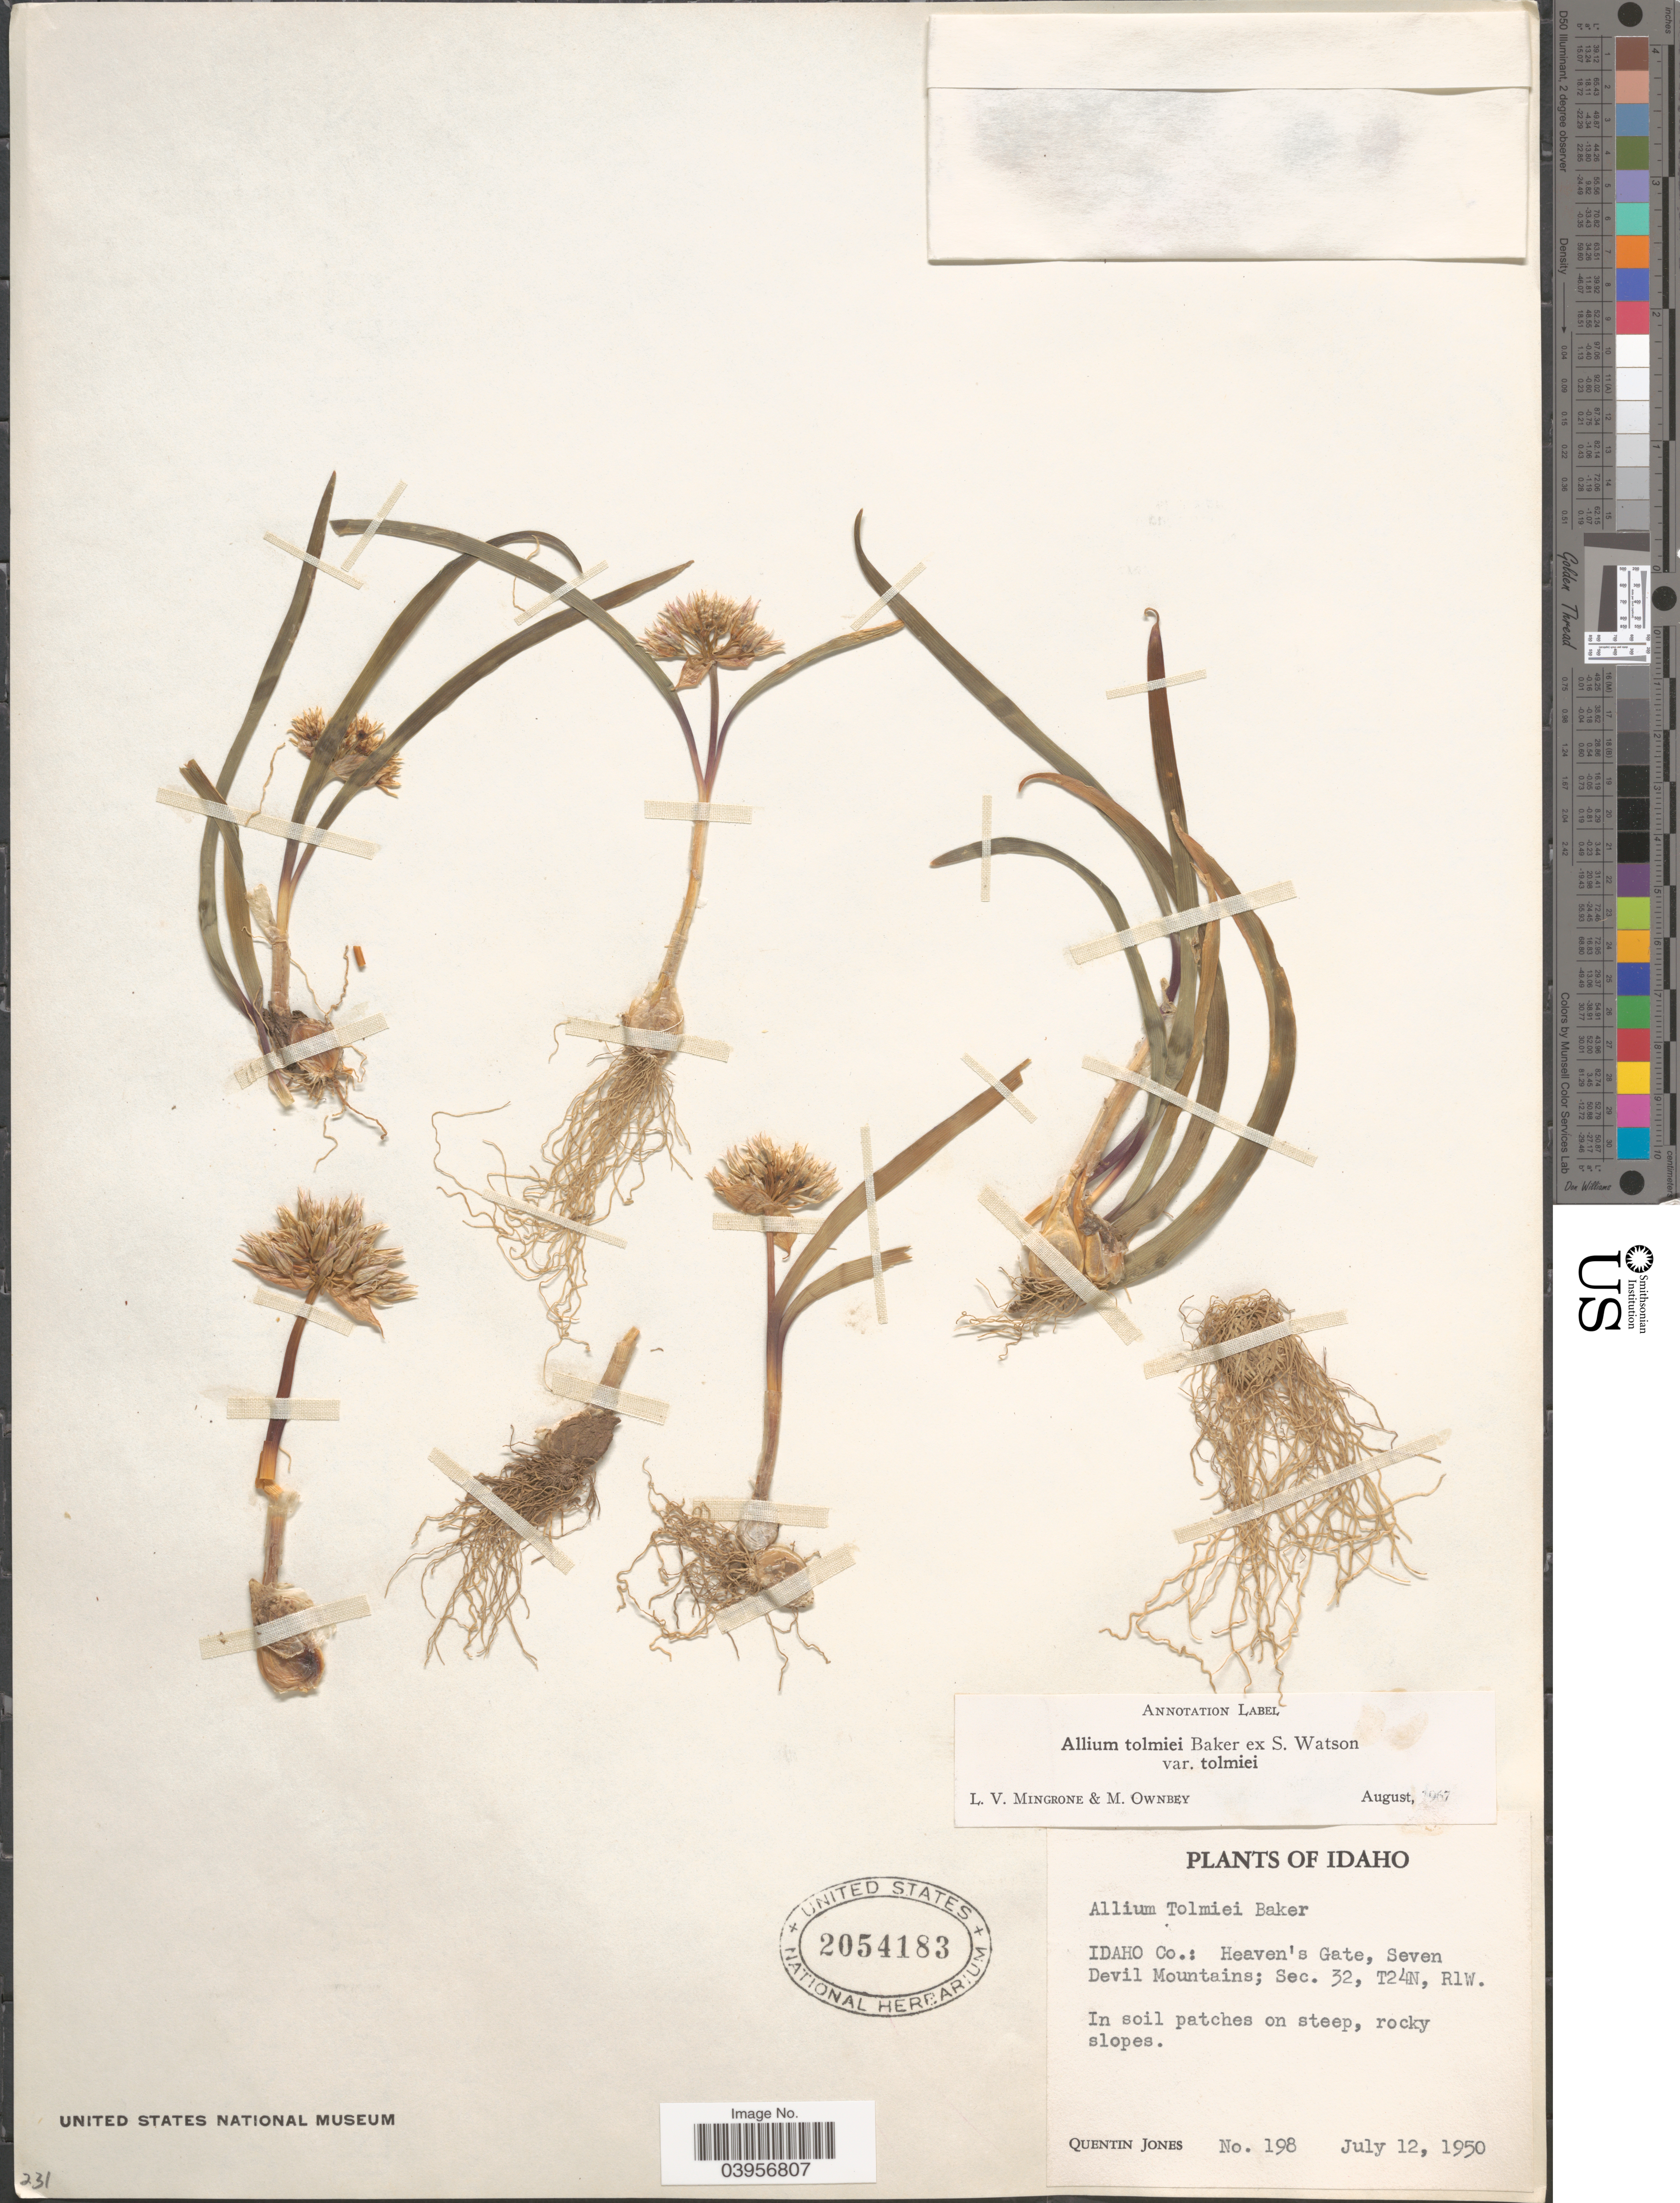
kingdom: Plantae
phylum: Tracheophyta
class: Liliopsida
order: Asparagales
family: Amaryllidaceae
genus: Allium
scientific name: Allium tolmiei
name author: Baker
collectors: Q. Jones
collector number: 198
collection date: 1950-07-12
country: United States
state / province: Idaho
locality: Idaho Co.: Heaven's Gate, Seven Devil Mountains; Sec. 32, T24N, R1W.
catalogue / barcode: US 2054183